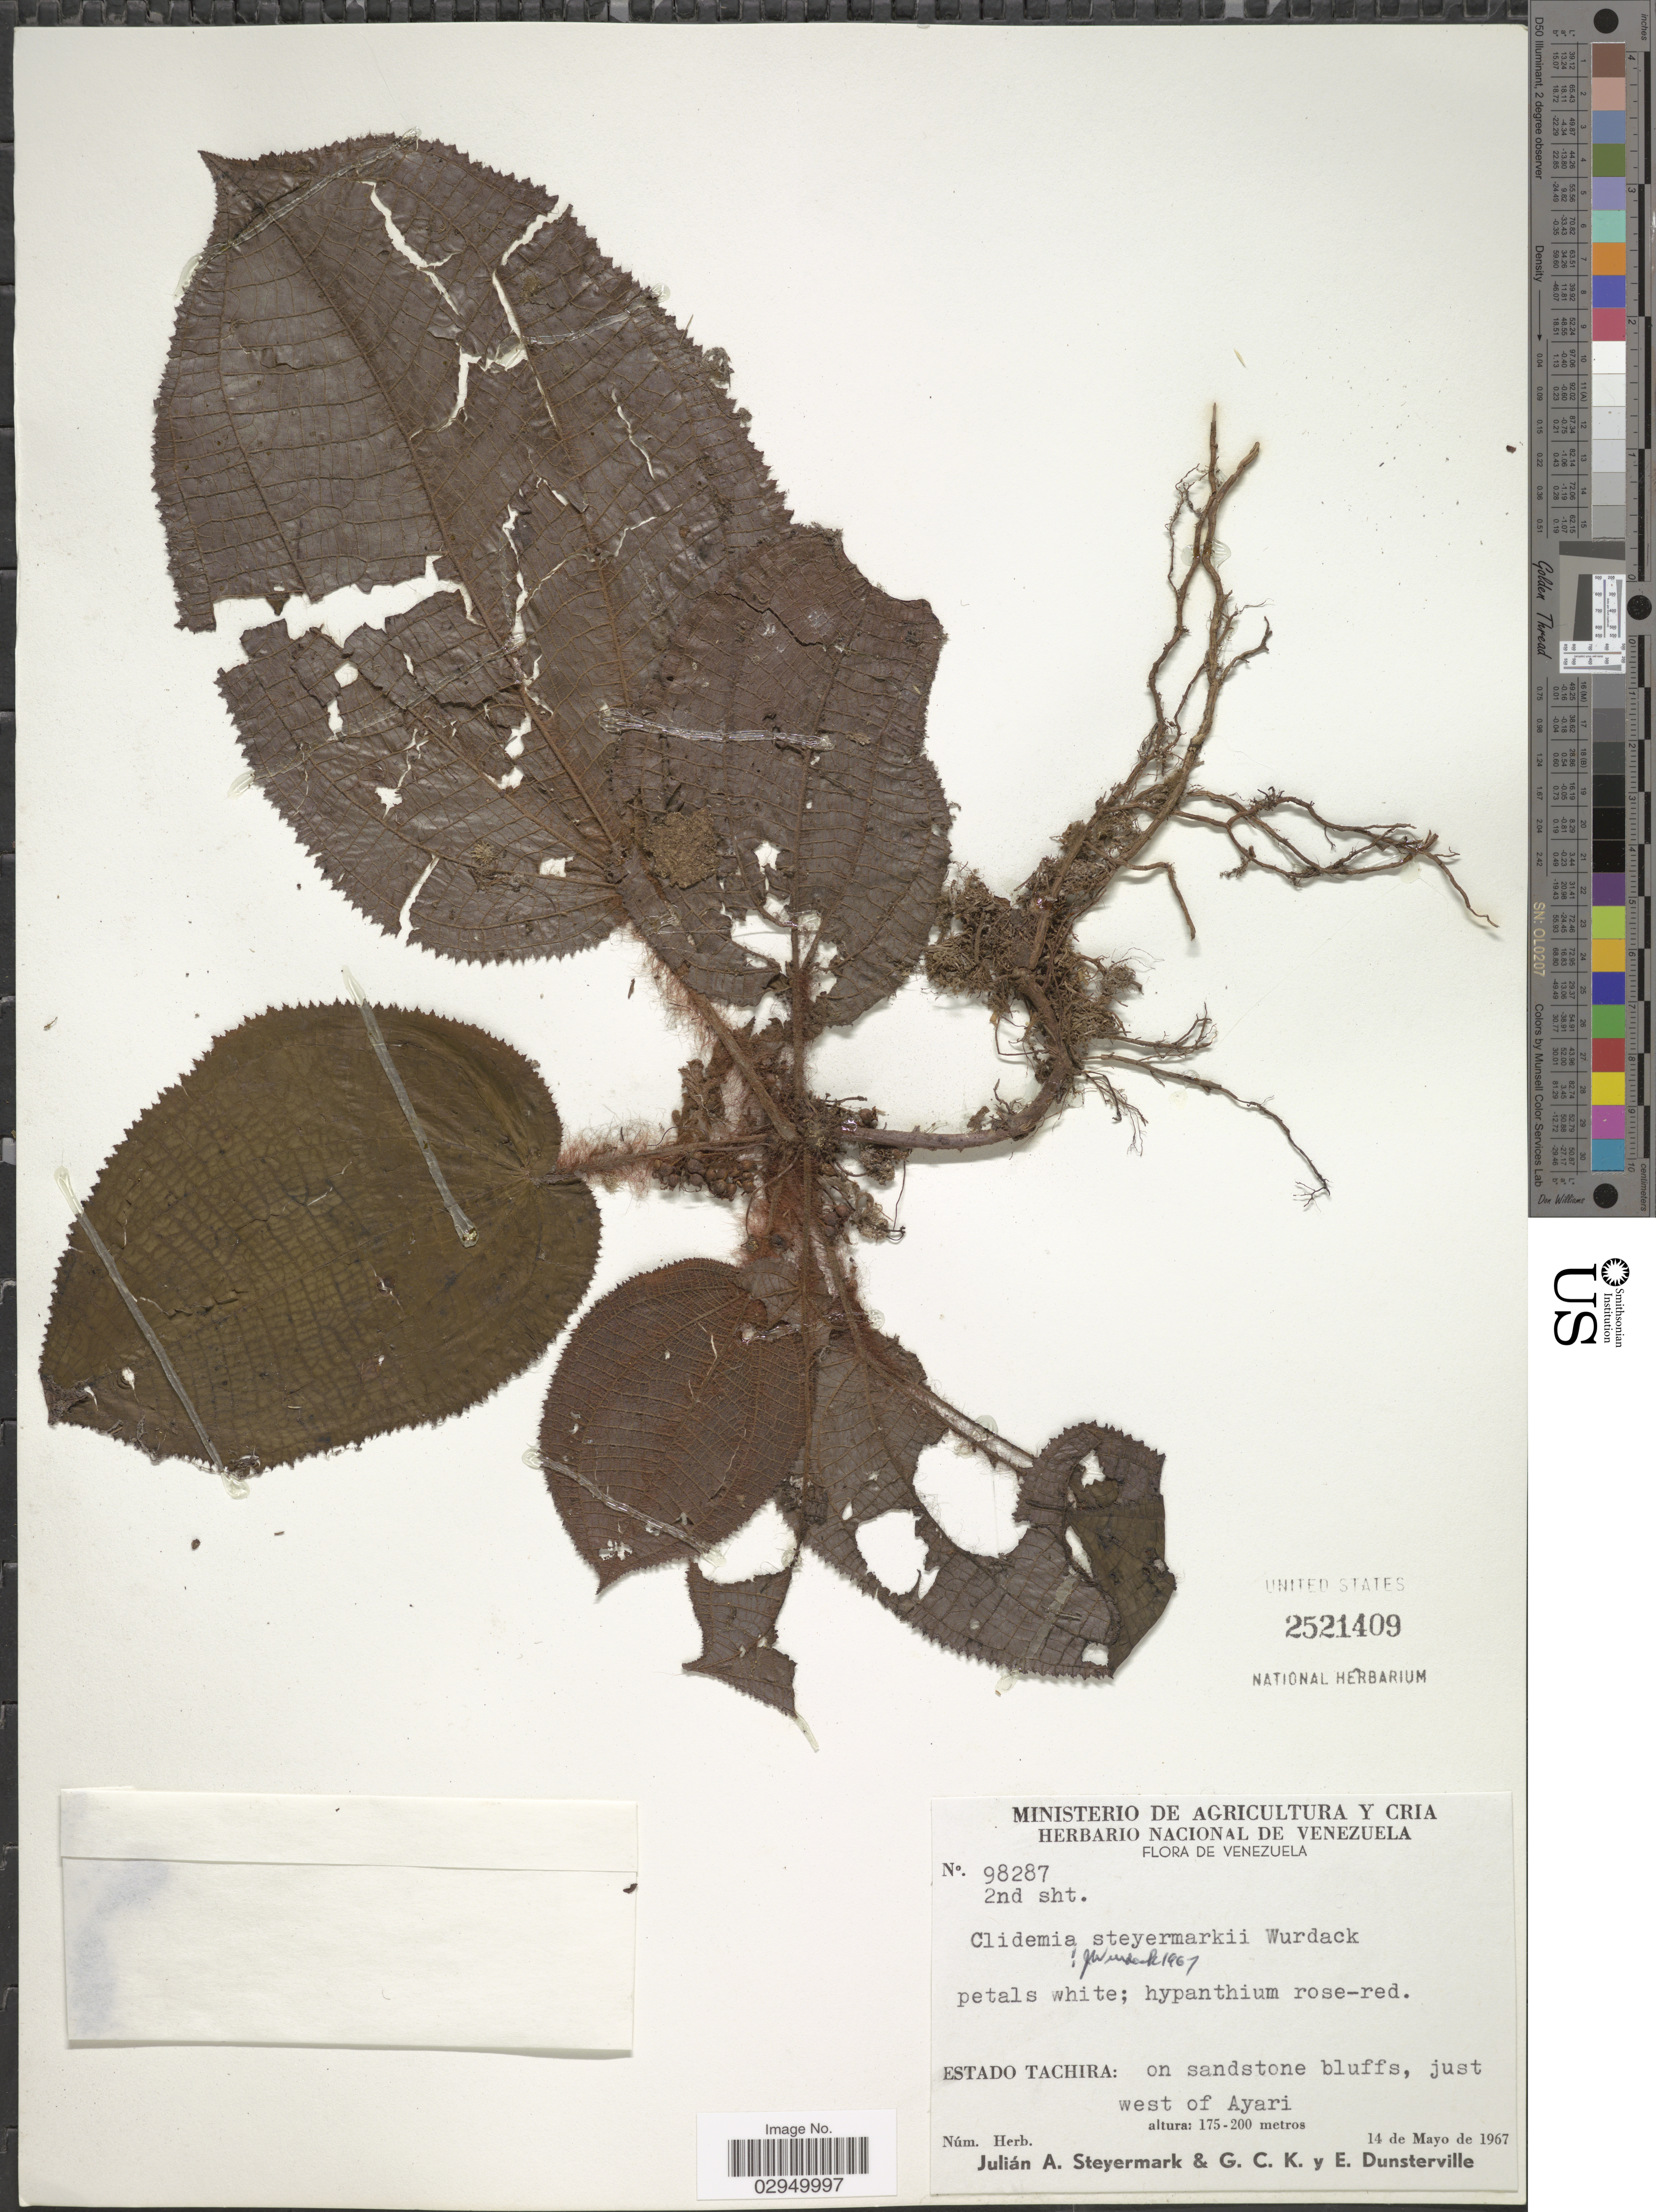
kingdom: Plantae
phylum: Tracheophyta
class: Magnoliopsida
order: Myrtales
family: Melastomataceae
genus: Clidemia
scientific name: Clidemia steyermarkii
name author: Wurdack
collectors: J. Steyermark, G. C. K. Dunsterville & E. Dunsterville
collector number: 98287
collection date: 1967-05-14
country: Venezuela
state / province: Tachira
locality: On sandstone bluffs, just west of Ayari.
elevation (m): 175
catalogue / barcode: US 2521409